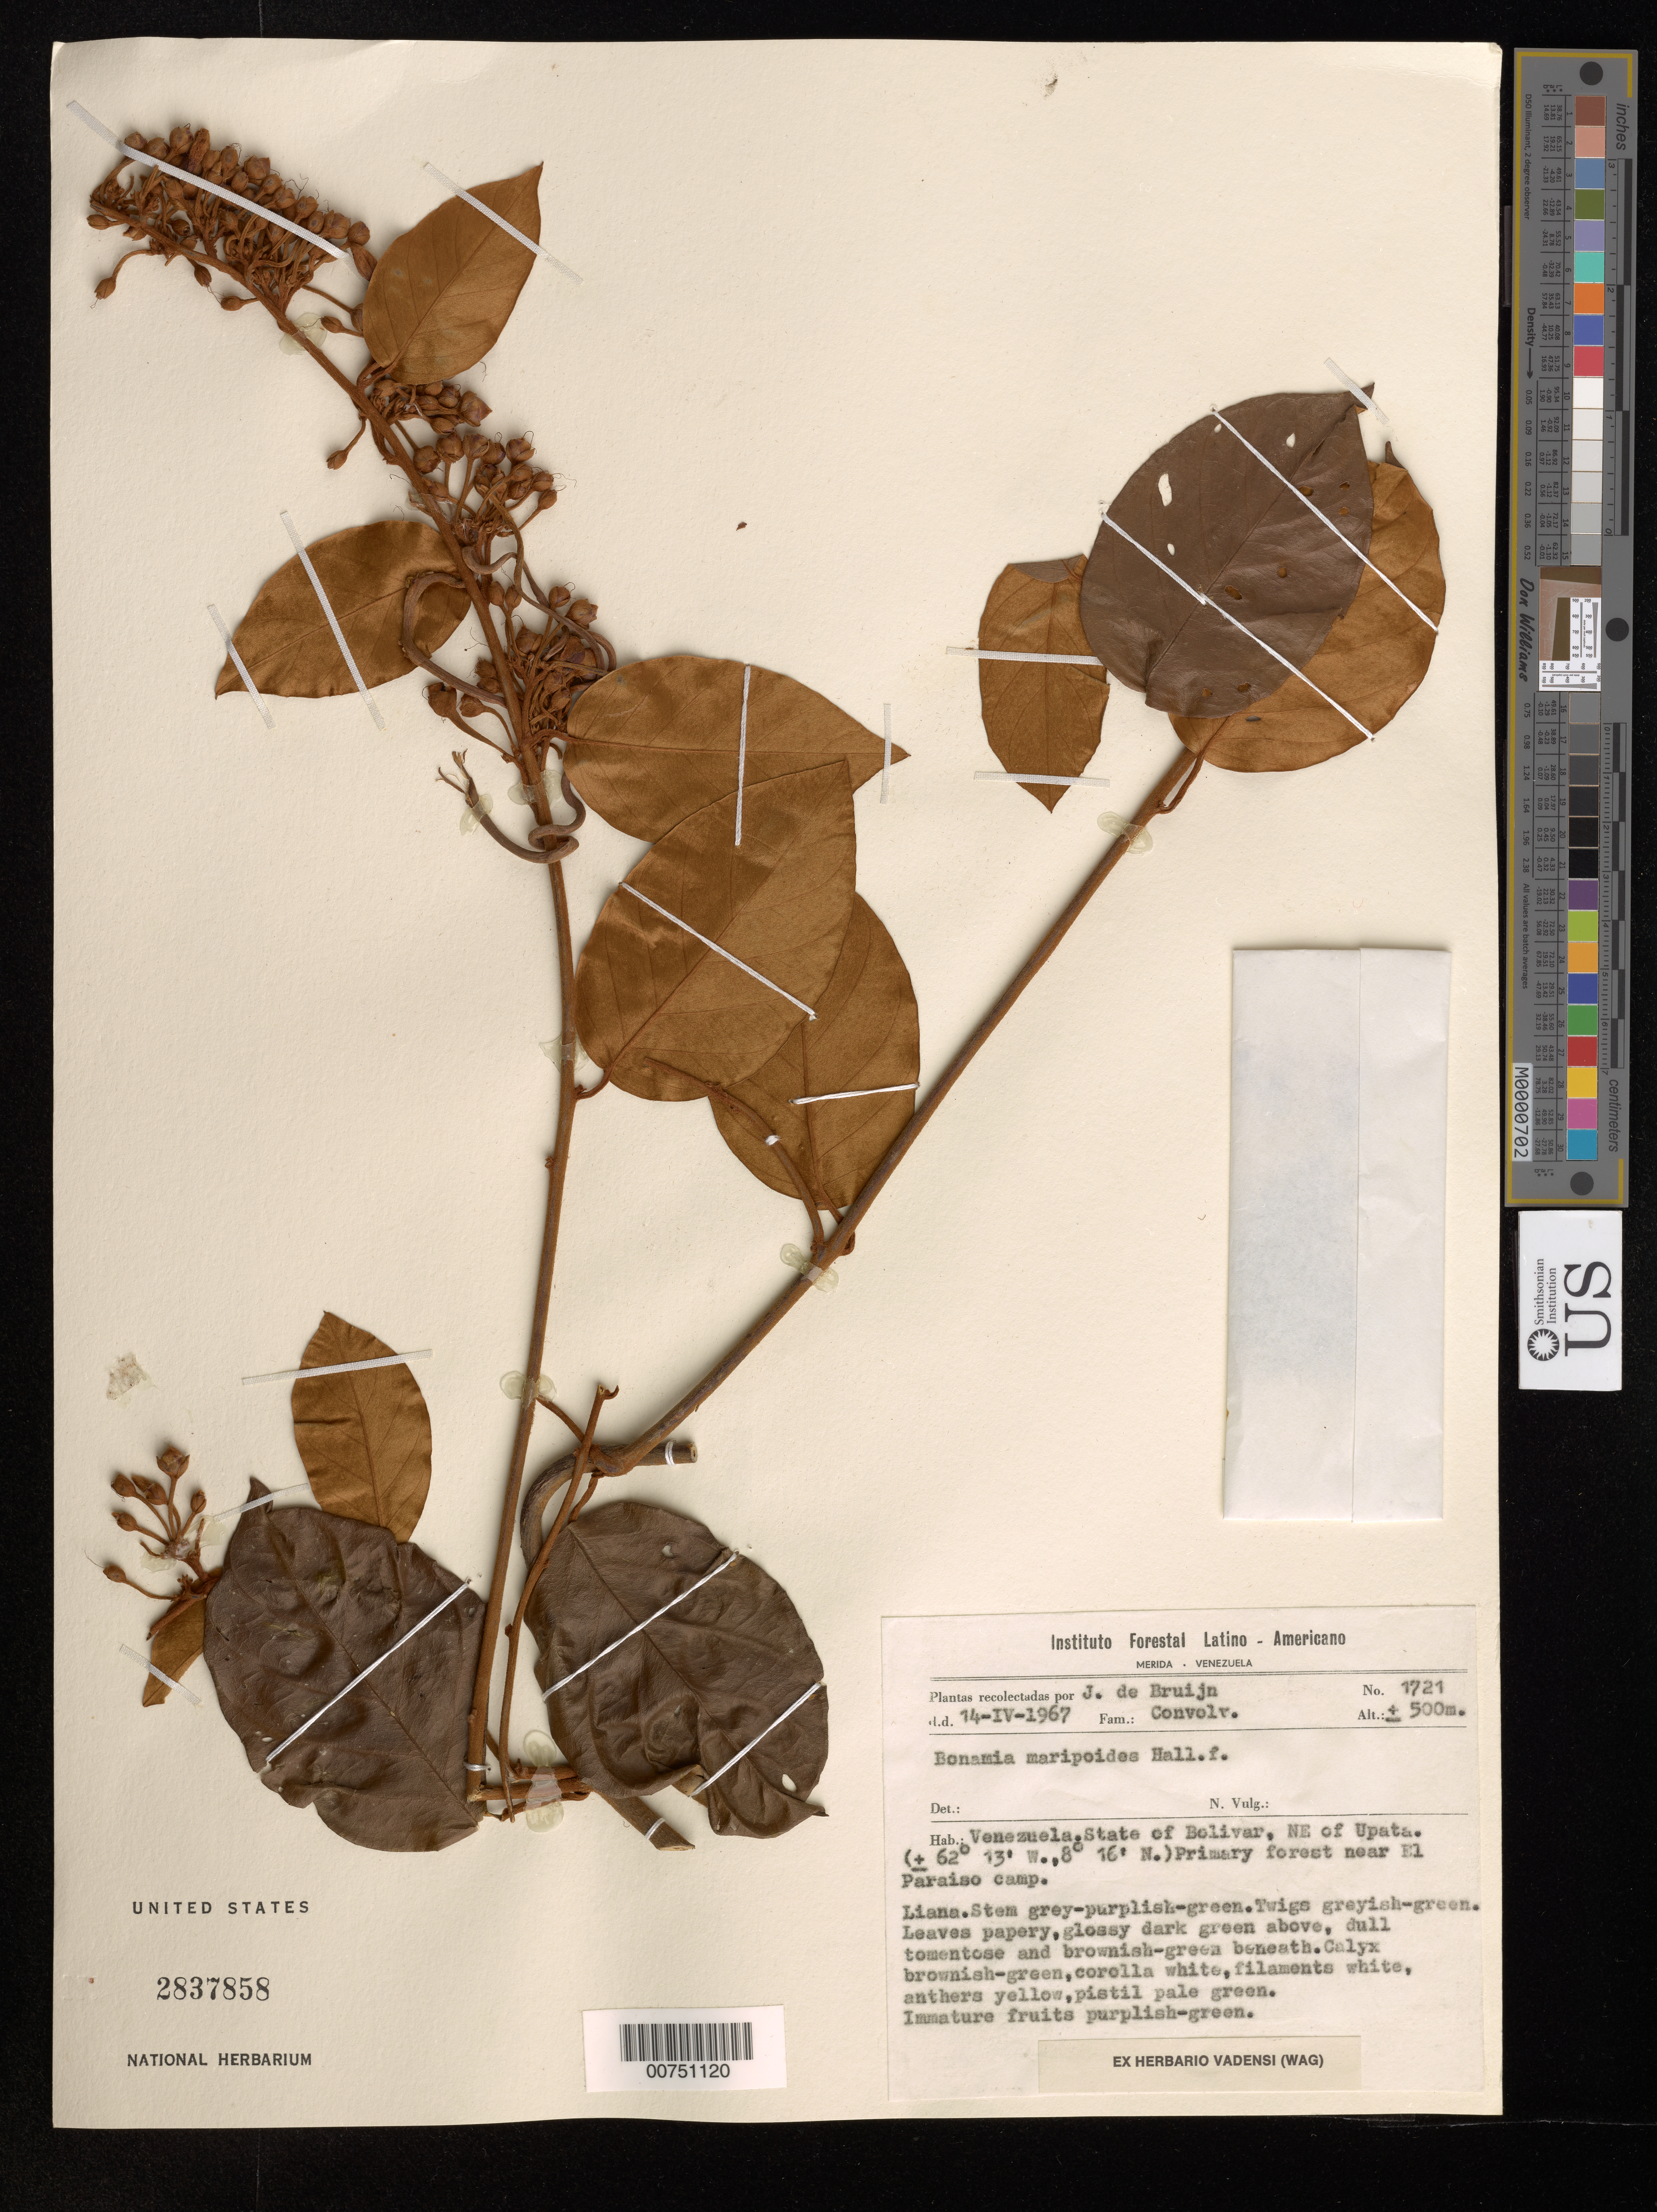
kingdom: Plantae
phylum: Tracheophyta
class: Magnoliopsida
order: Solanales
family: Convolvulaceae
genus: Bonamia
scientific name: Bonamia maripoides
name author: Hallier f.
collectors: J. Bruijn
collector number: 1721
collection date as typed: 14-Apr-67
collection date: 1967-04-14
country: Venezuela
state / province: Bolívar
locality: Upata, NE of, near El Paraiso camp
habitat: Primary forest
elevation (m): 500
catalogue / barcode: US 2837858